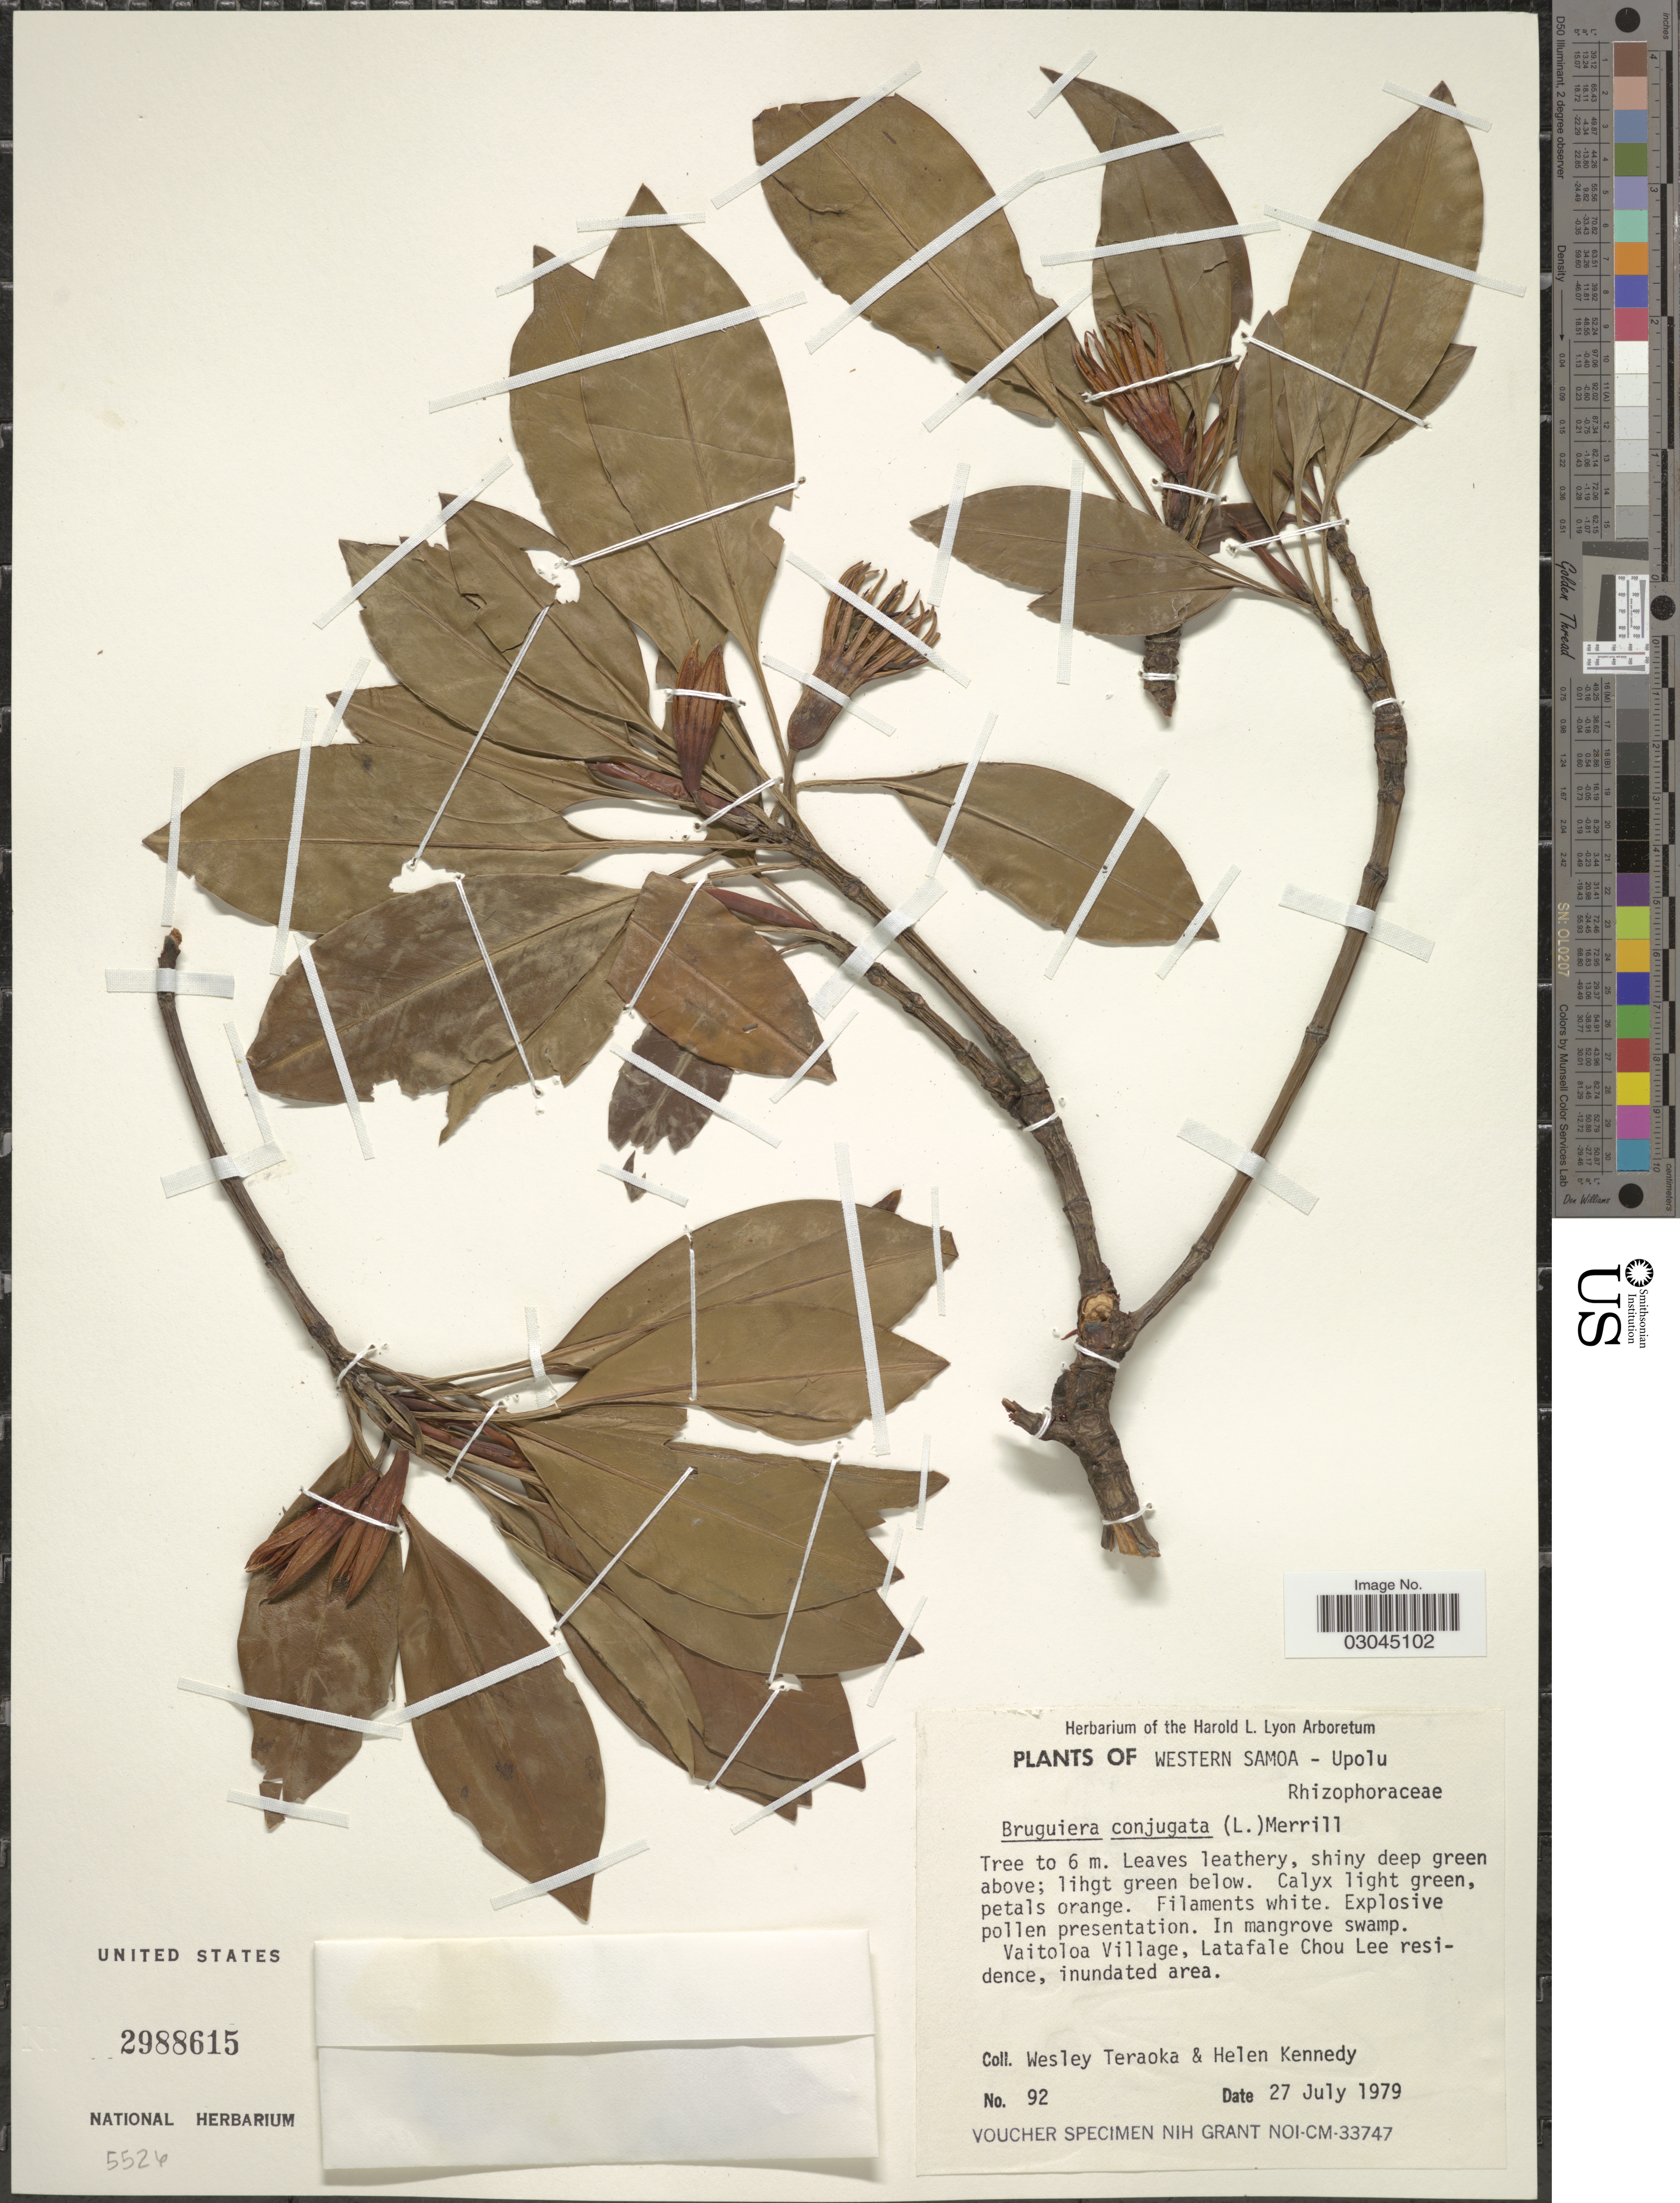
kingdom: Plantae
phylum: Tracheophyta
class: Magnoliopsida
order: Malpighiales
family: Rhizophoraceae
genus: Bruguiera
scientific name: Bruguiera gymnorhiza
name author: (L.) Savigny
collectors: W. Teraoka & H. Kennedy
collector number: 92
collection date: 1979-07-27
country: Samoa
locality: Western Samoa - Upolu, Vaitoloa Village, Latafale Chou Lee residence, inundated area.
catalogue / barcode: US 2988615